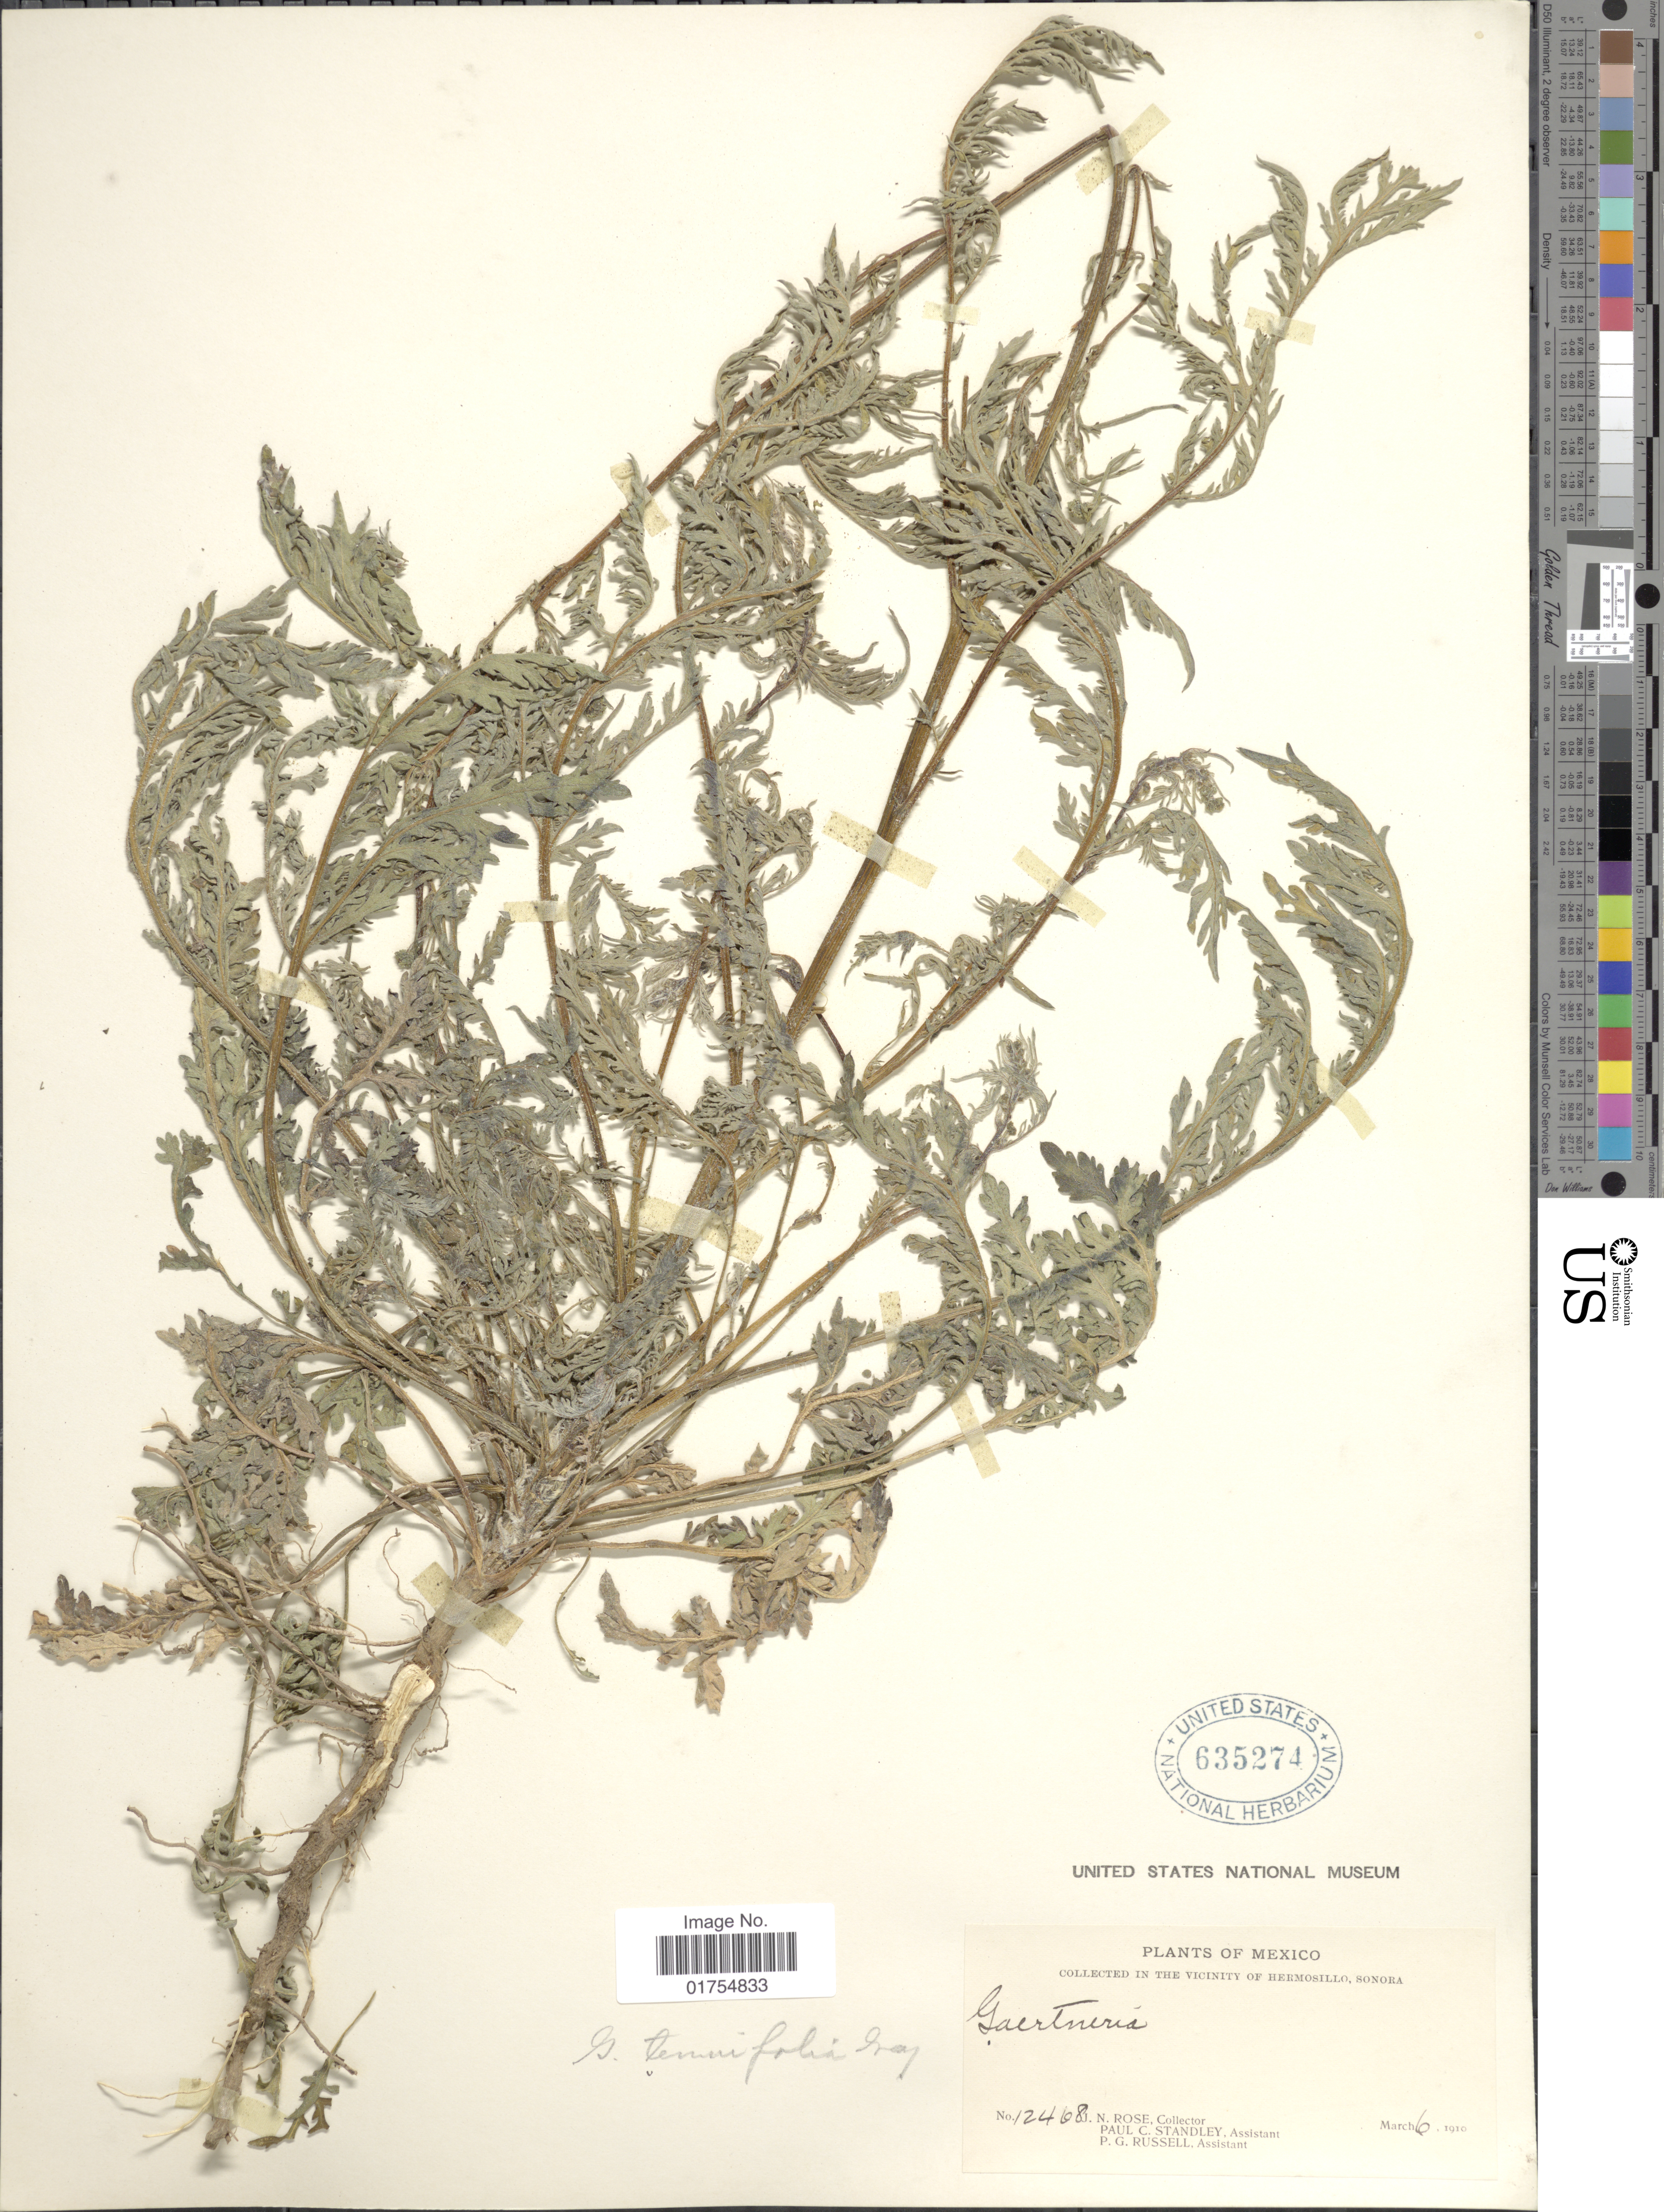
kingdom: Plantae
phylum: Tracheophyta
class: Magnoliopsida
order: Asterales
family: Asteraceae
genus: Franseria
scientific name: Franseria confertiflora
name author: (DC.) Rydb.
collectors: J. N. Rose, P. C. Standley & P. G. Russell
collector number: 12468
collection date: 1910-03-06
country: Mexico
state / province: Sonora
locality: Vicinity of Hermosillo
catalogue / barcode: US 635274